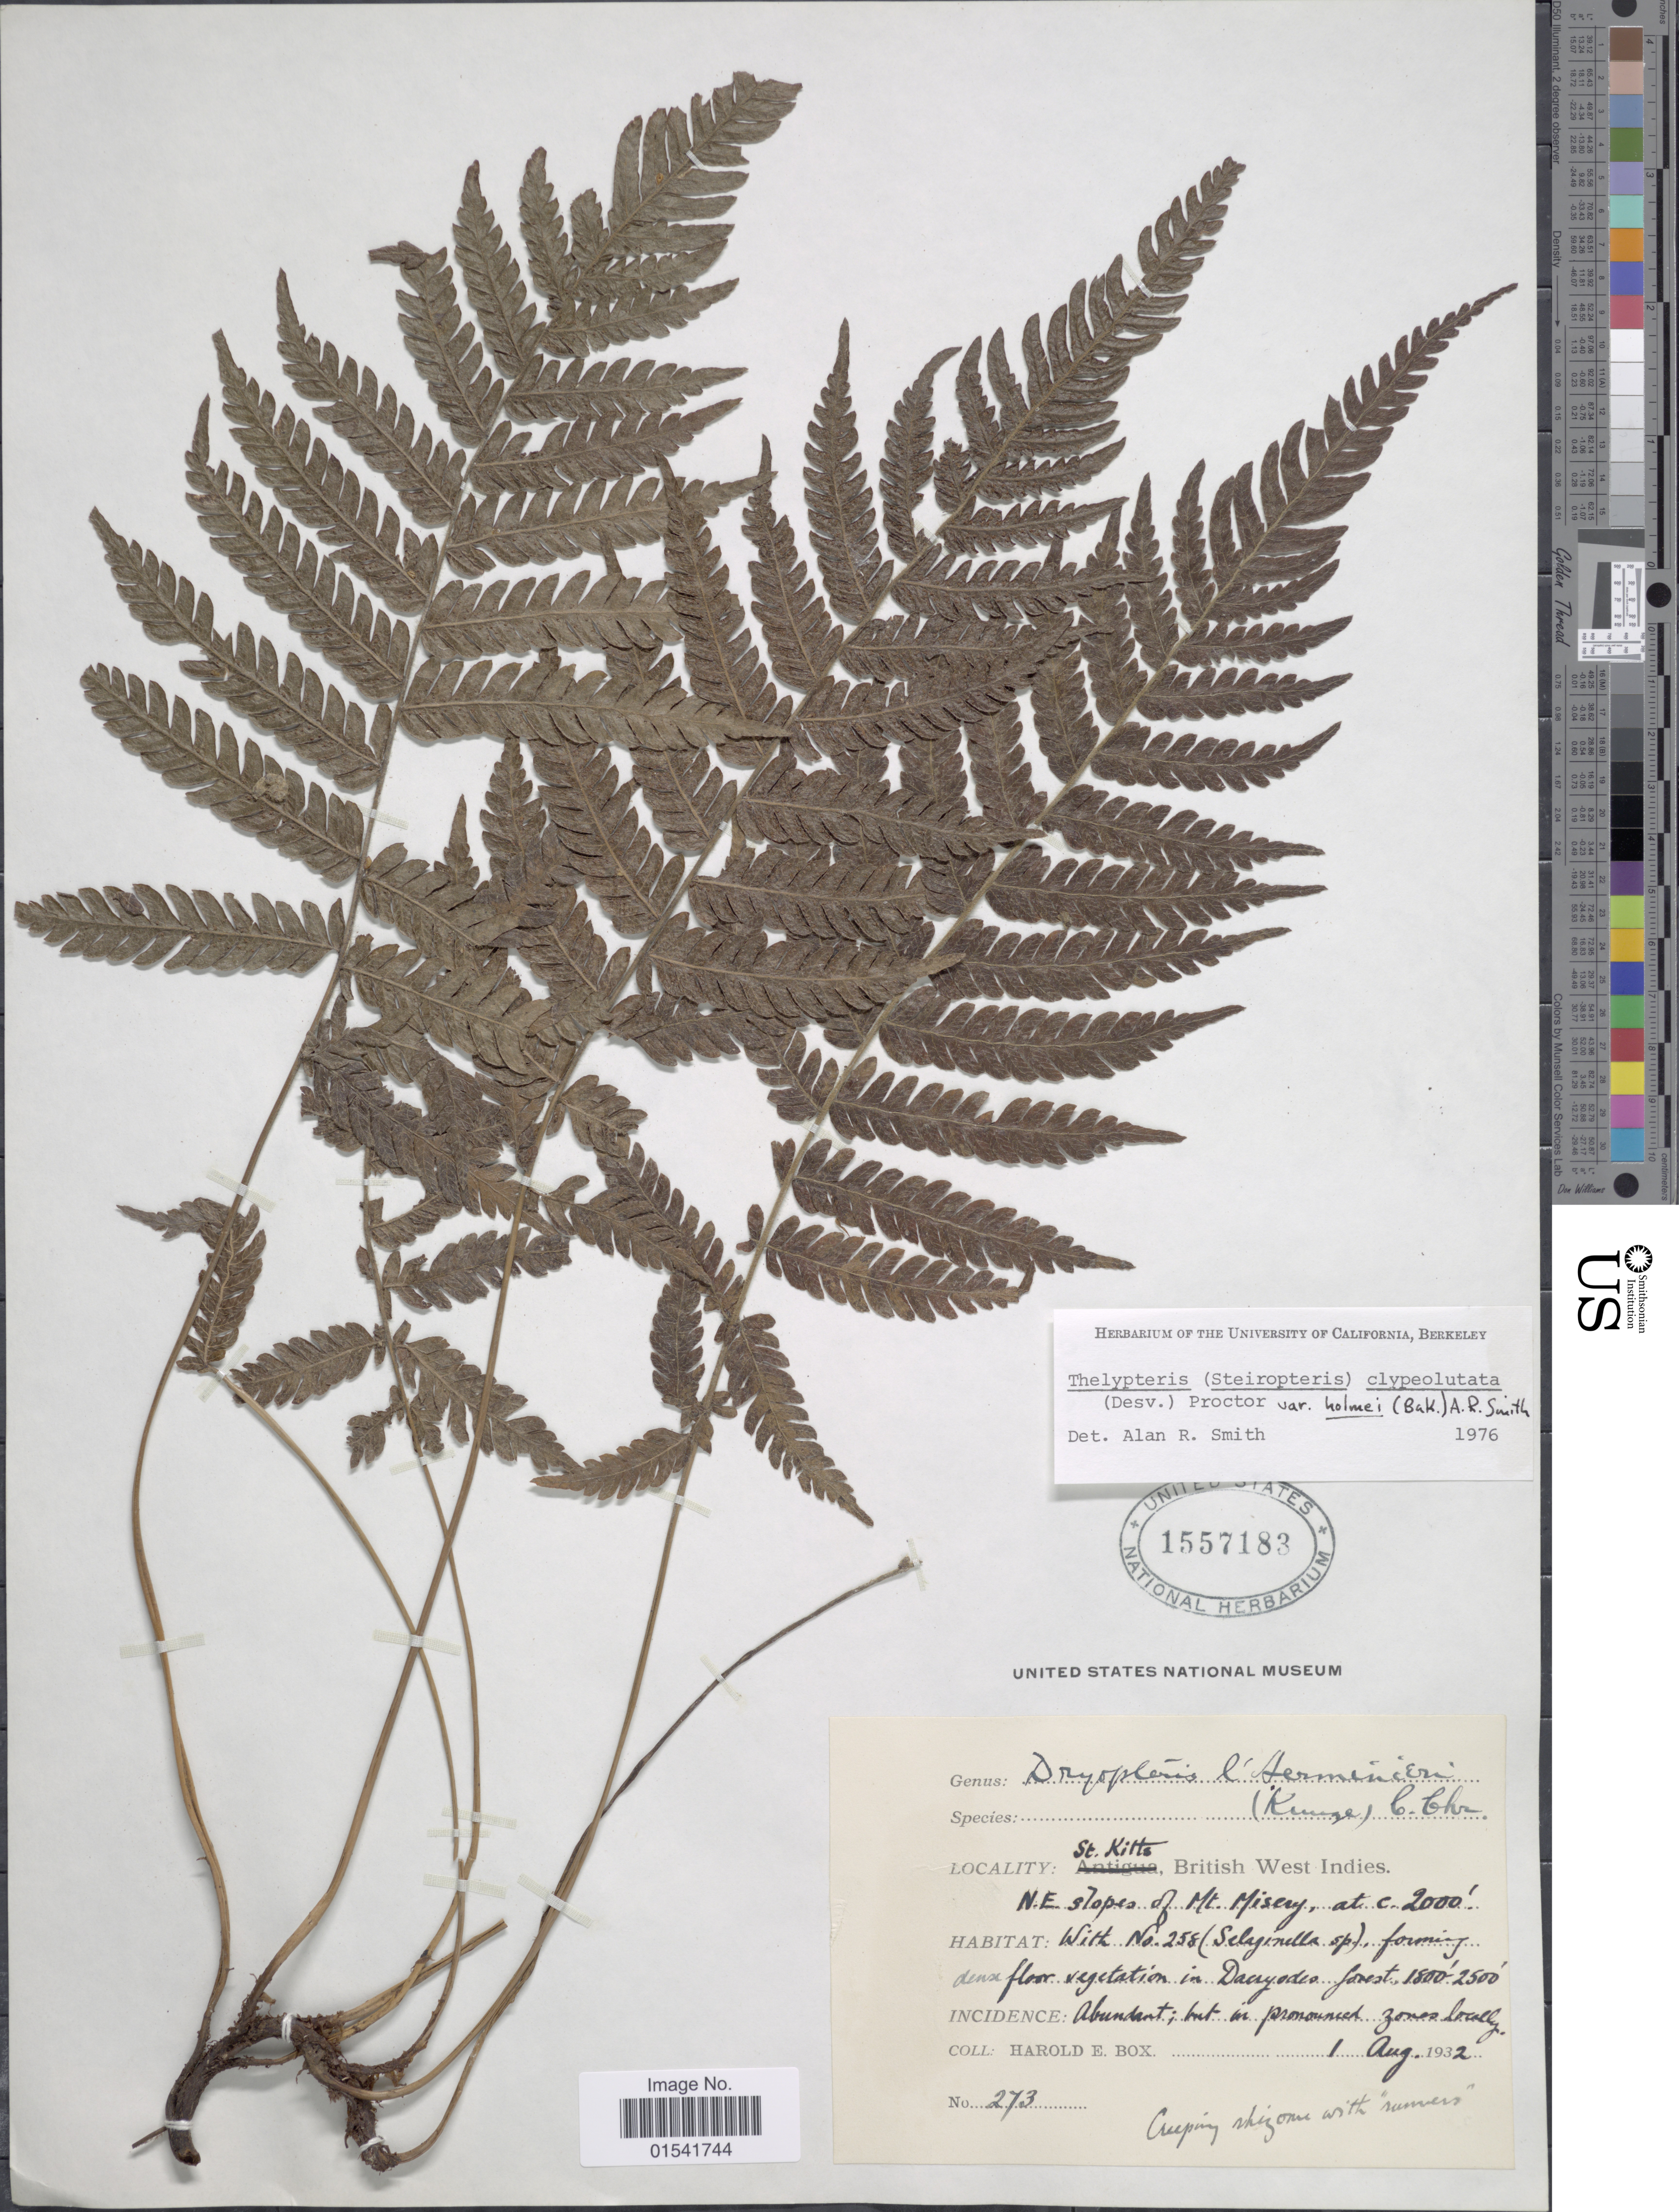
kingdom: Plantae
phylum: Tracheophyta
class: Polypodiopsida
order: Polypodiales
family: Thelypteridaceae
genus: Steiropteris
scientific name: Steiropteris clypeolutata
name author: (Desv.) Pic. Serm.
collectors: H. E. Box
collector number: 273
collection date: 1932-08-01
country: St. Christopher-Nevis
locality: St. Kitts, British West Indies, N.E. slopes of Mt. Misery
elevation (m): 610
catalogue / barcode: US 1557183